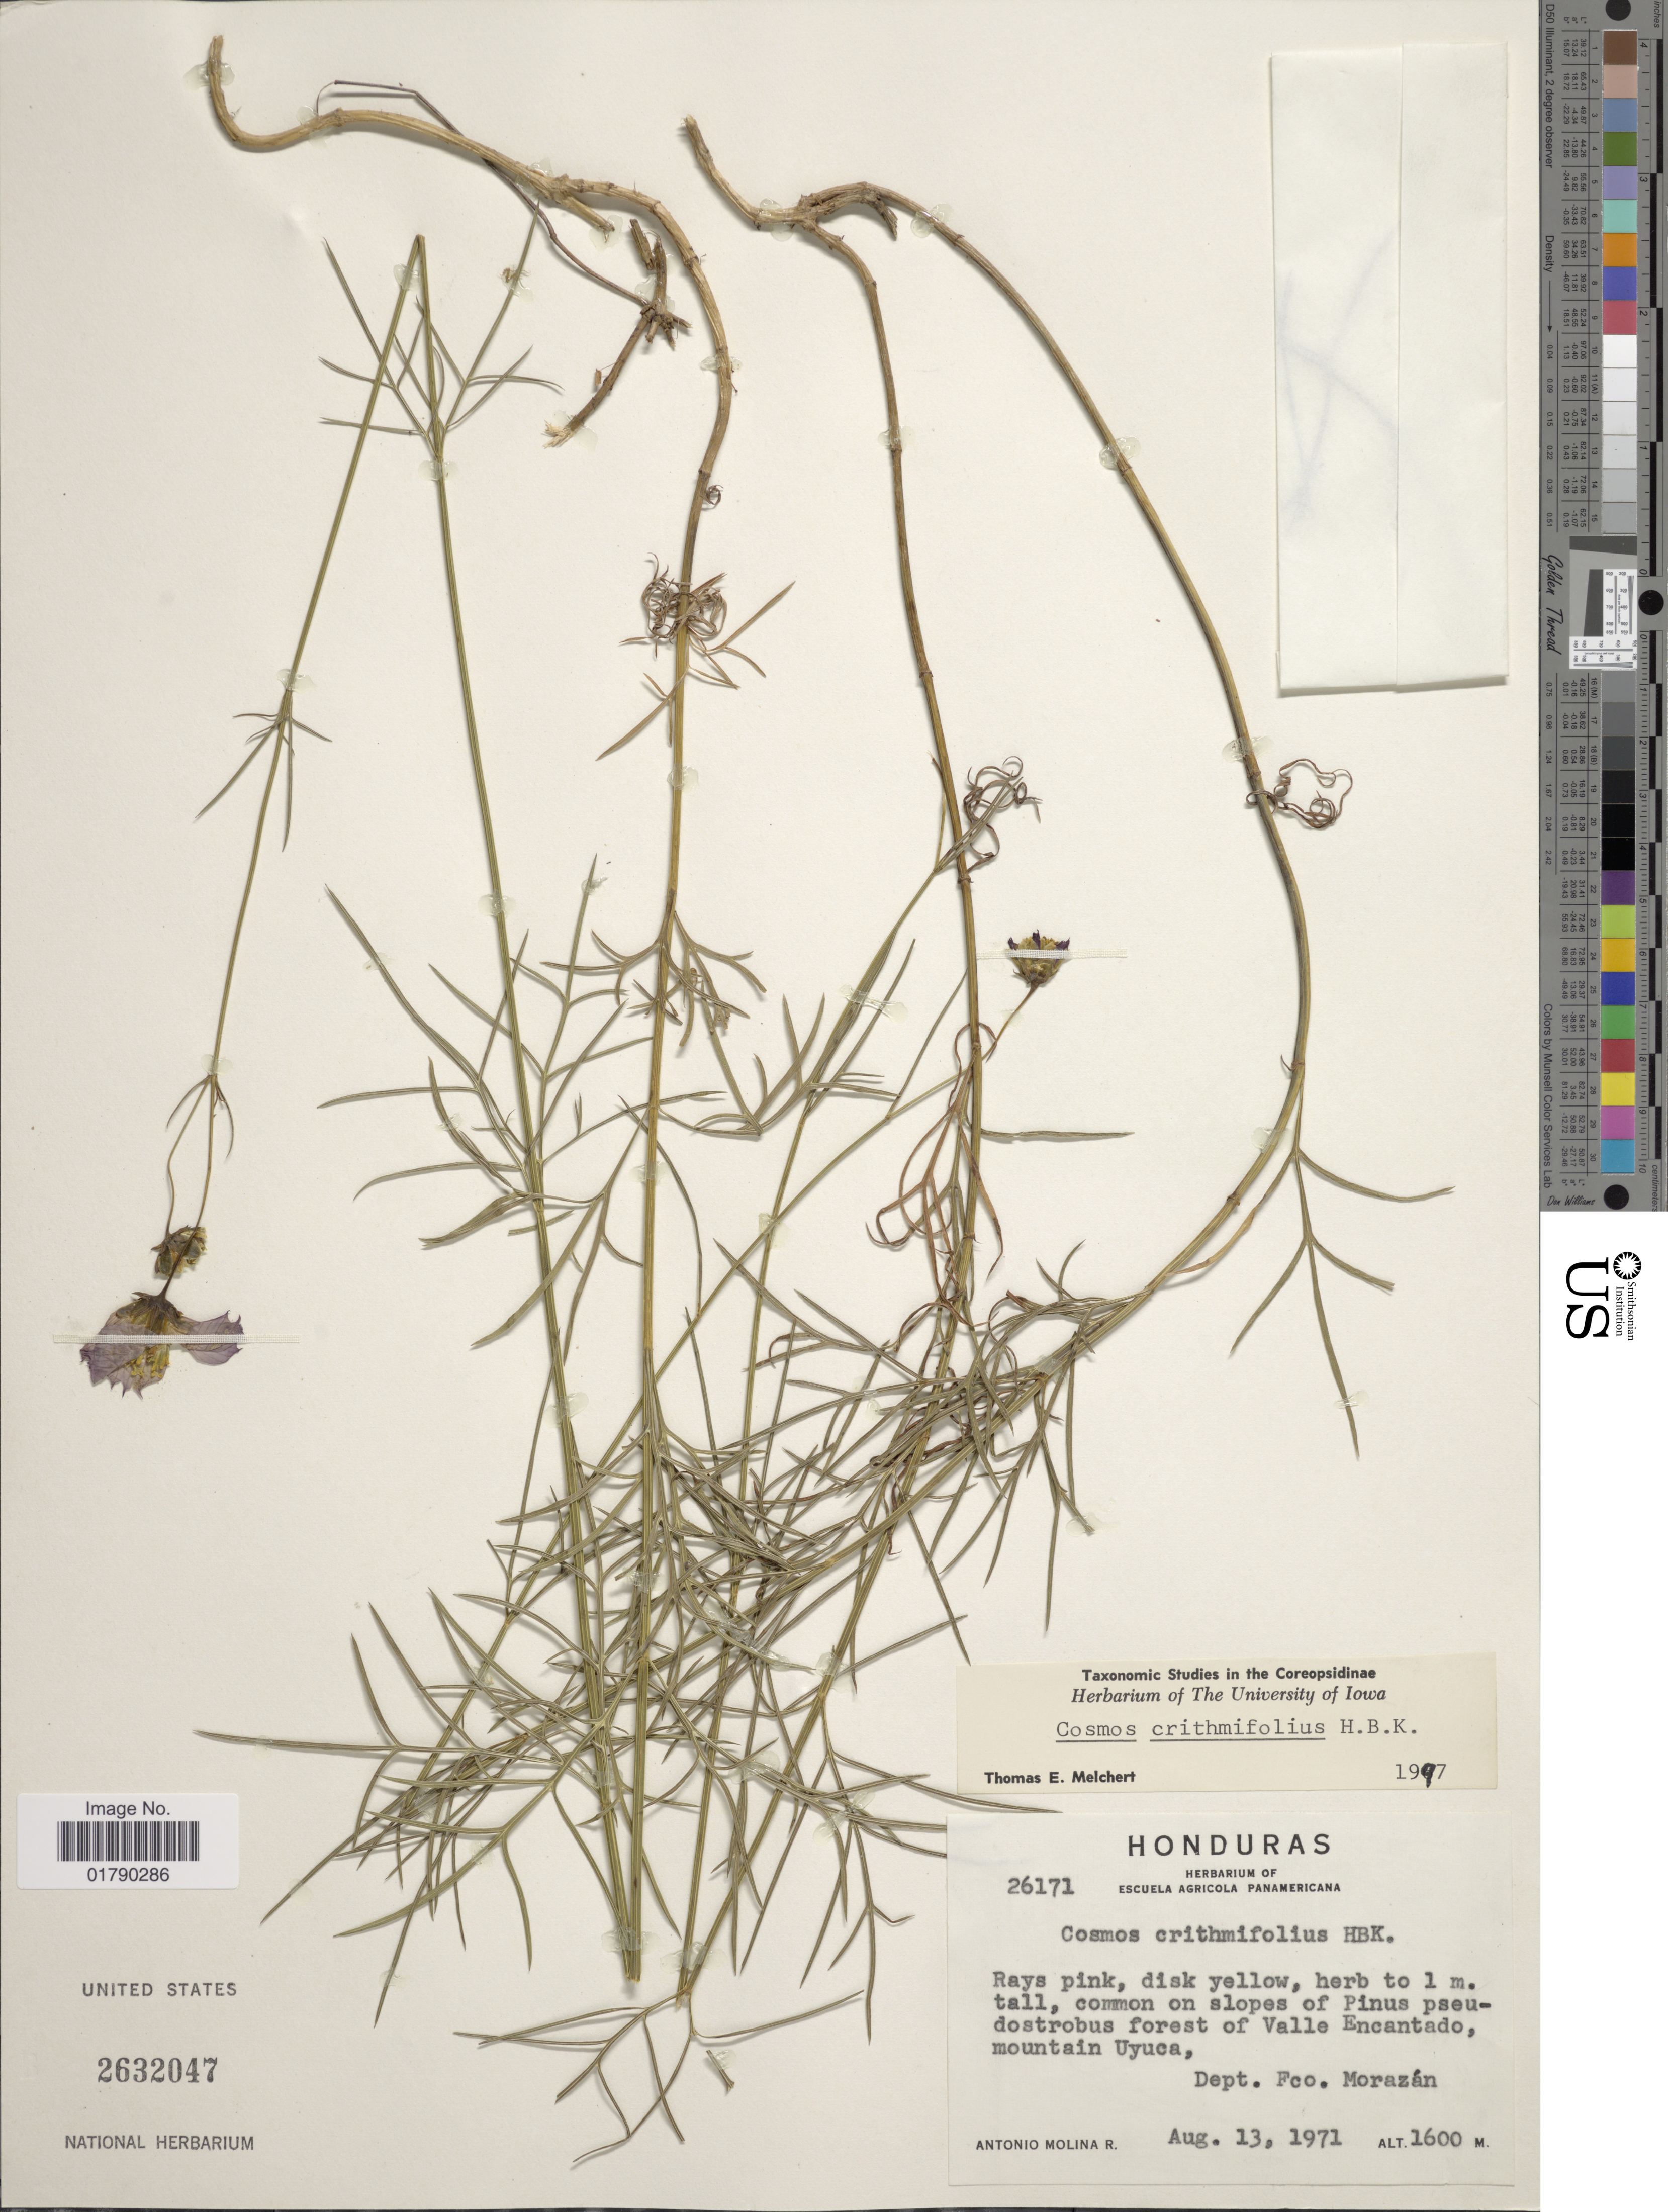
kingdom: Plantae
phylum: Tracheophyta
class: Magnoliopsida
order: Asterales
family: Asteraceae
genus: Cosmos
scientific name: Cosmos crithmifolius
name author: Kunth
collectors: A. Molina R.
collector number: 26171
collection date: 1971-08-13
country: Honduras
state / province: Fco. Morazán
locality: Forest of Valle Encantado mountain Uyuca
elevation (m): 1600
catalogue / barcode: US 2632047